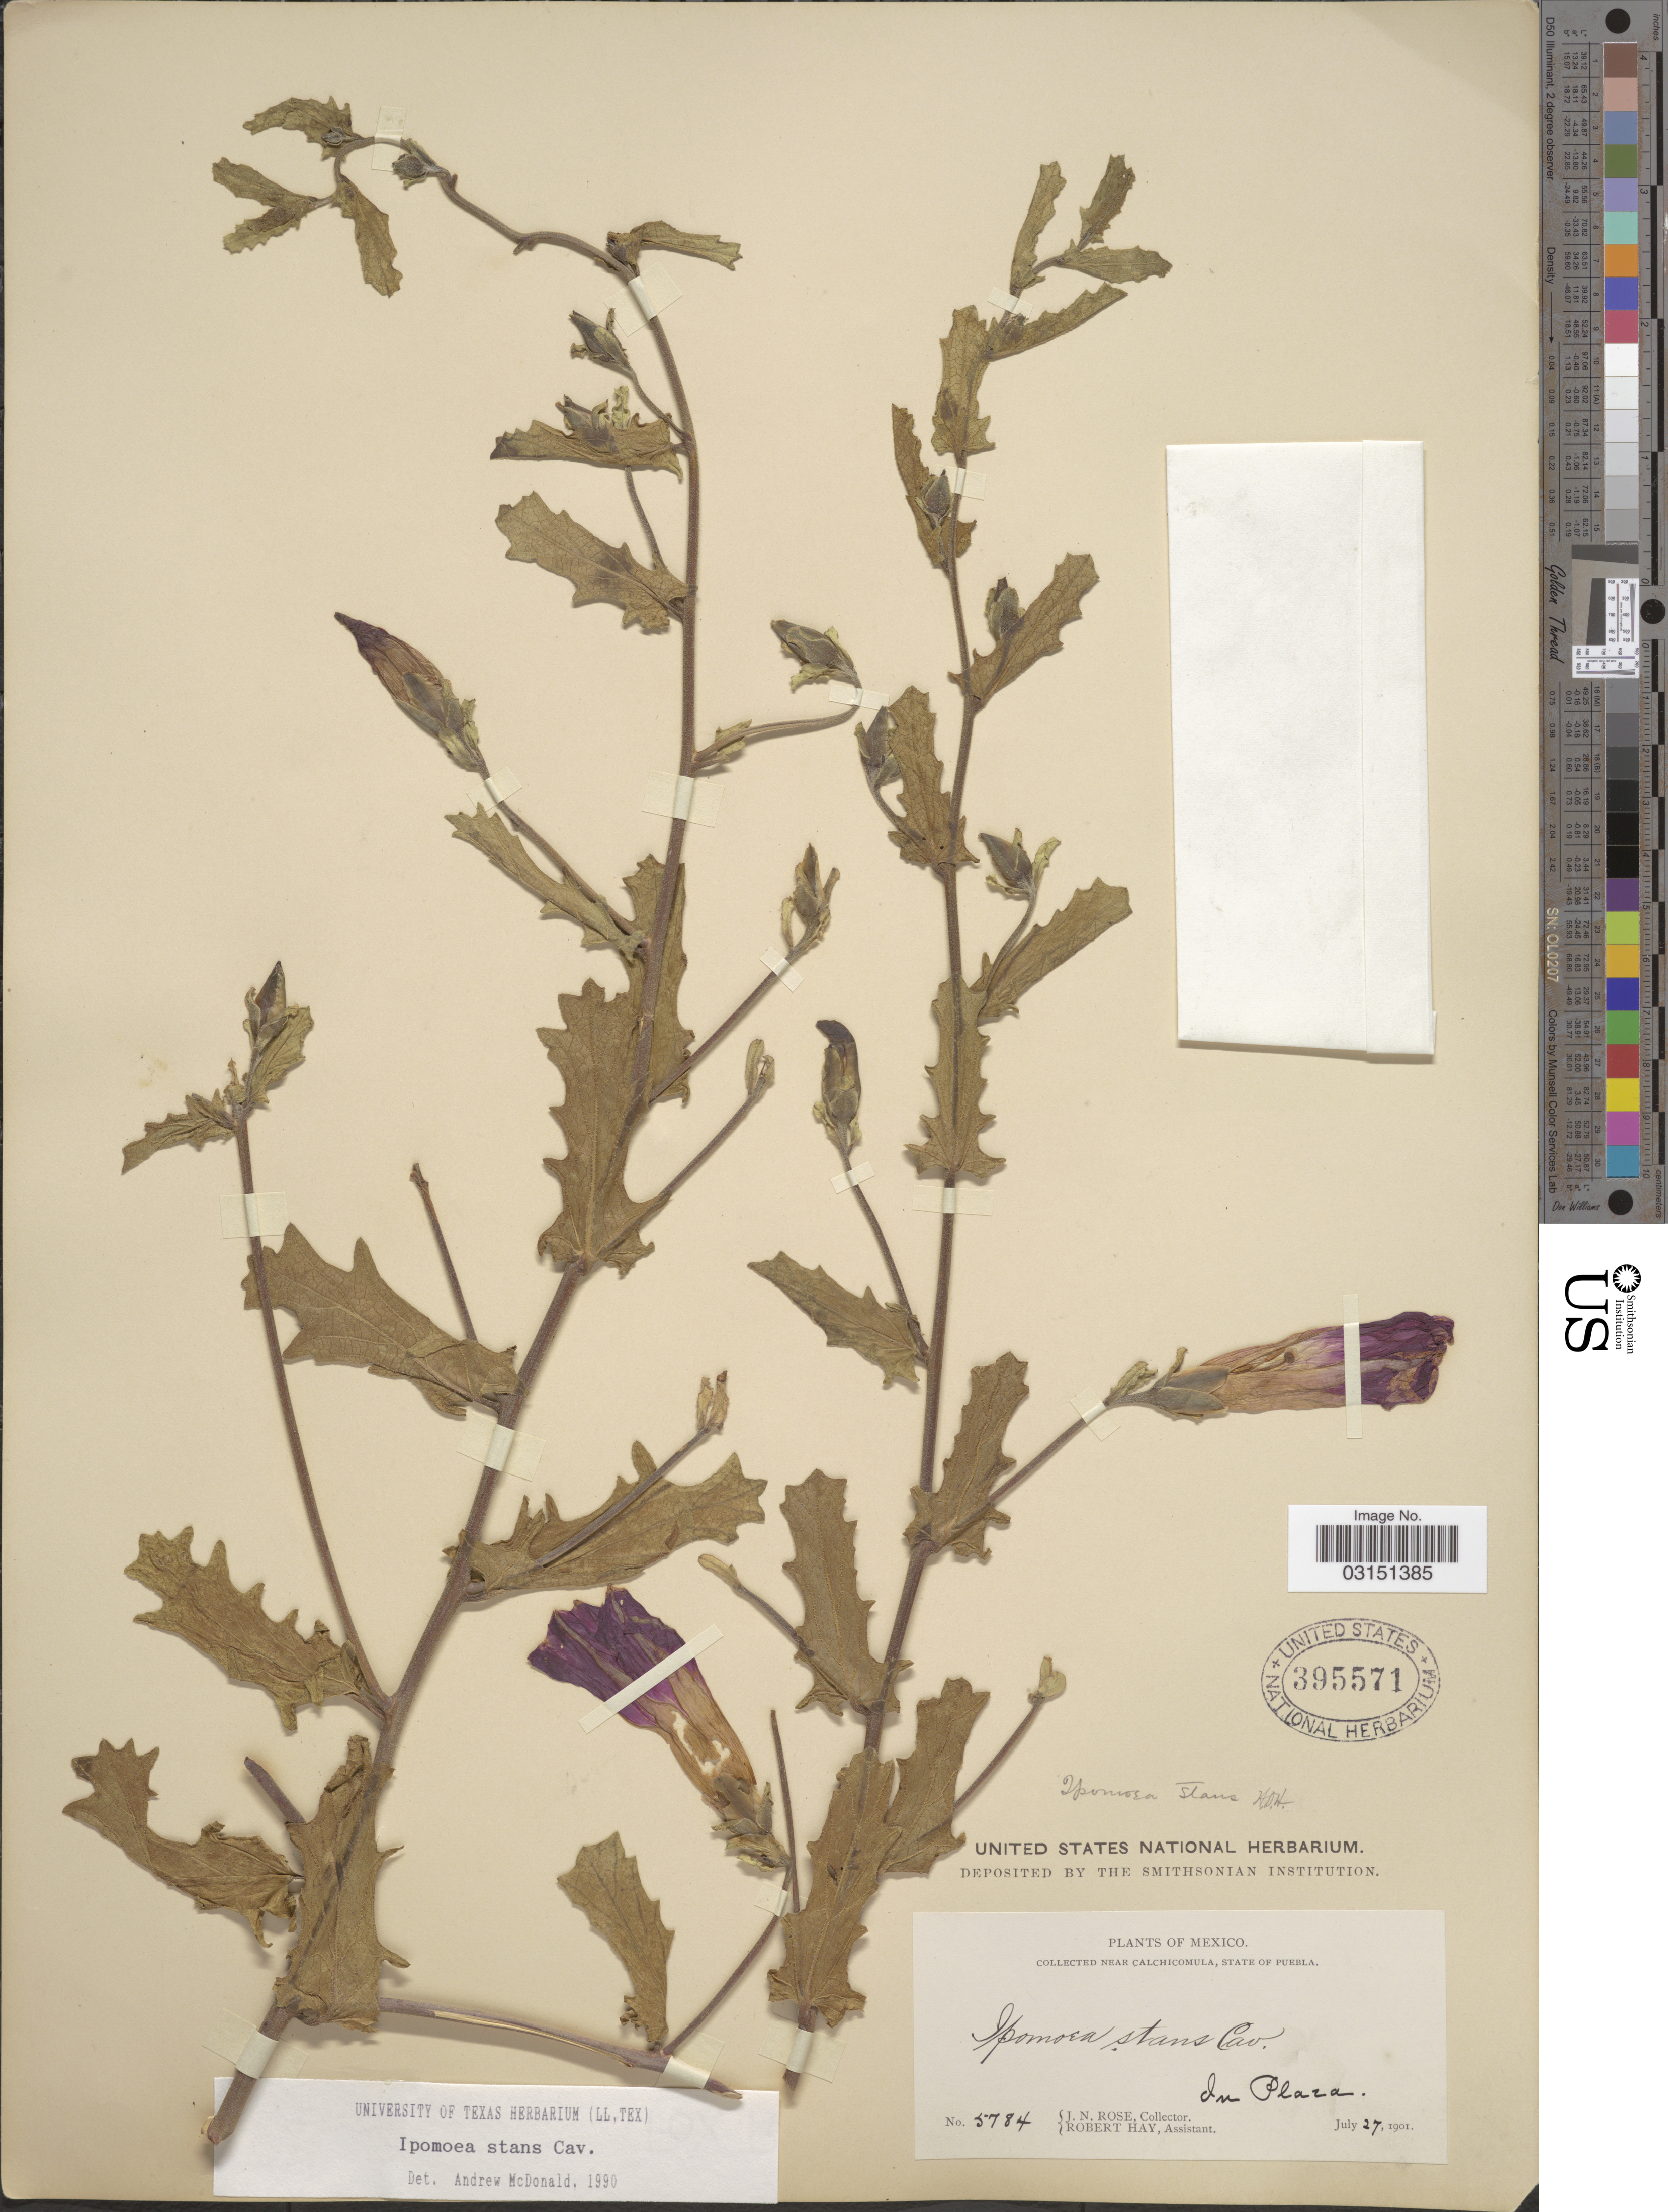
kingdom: Plantae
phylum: Tracheophyta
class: Magnoliopsida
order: Solanales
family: Convolvulaceae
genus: Ipomoea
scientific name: Ipomoea stans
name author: Cav.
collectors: J. N. Rose & R. Hay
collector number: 5784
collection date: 1901-07-27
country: Mexico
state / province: Puebla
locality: Near Calchicomula. In Plaza.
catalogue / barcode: US 395571